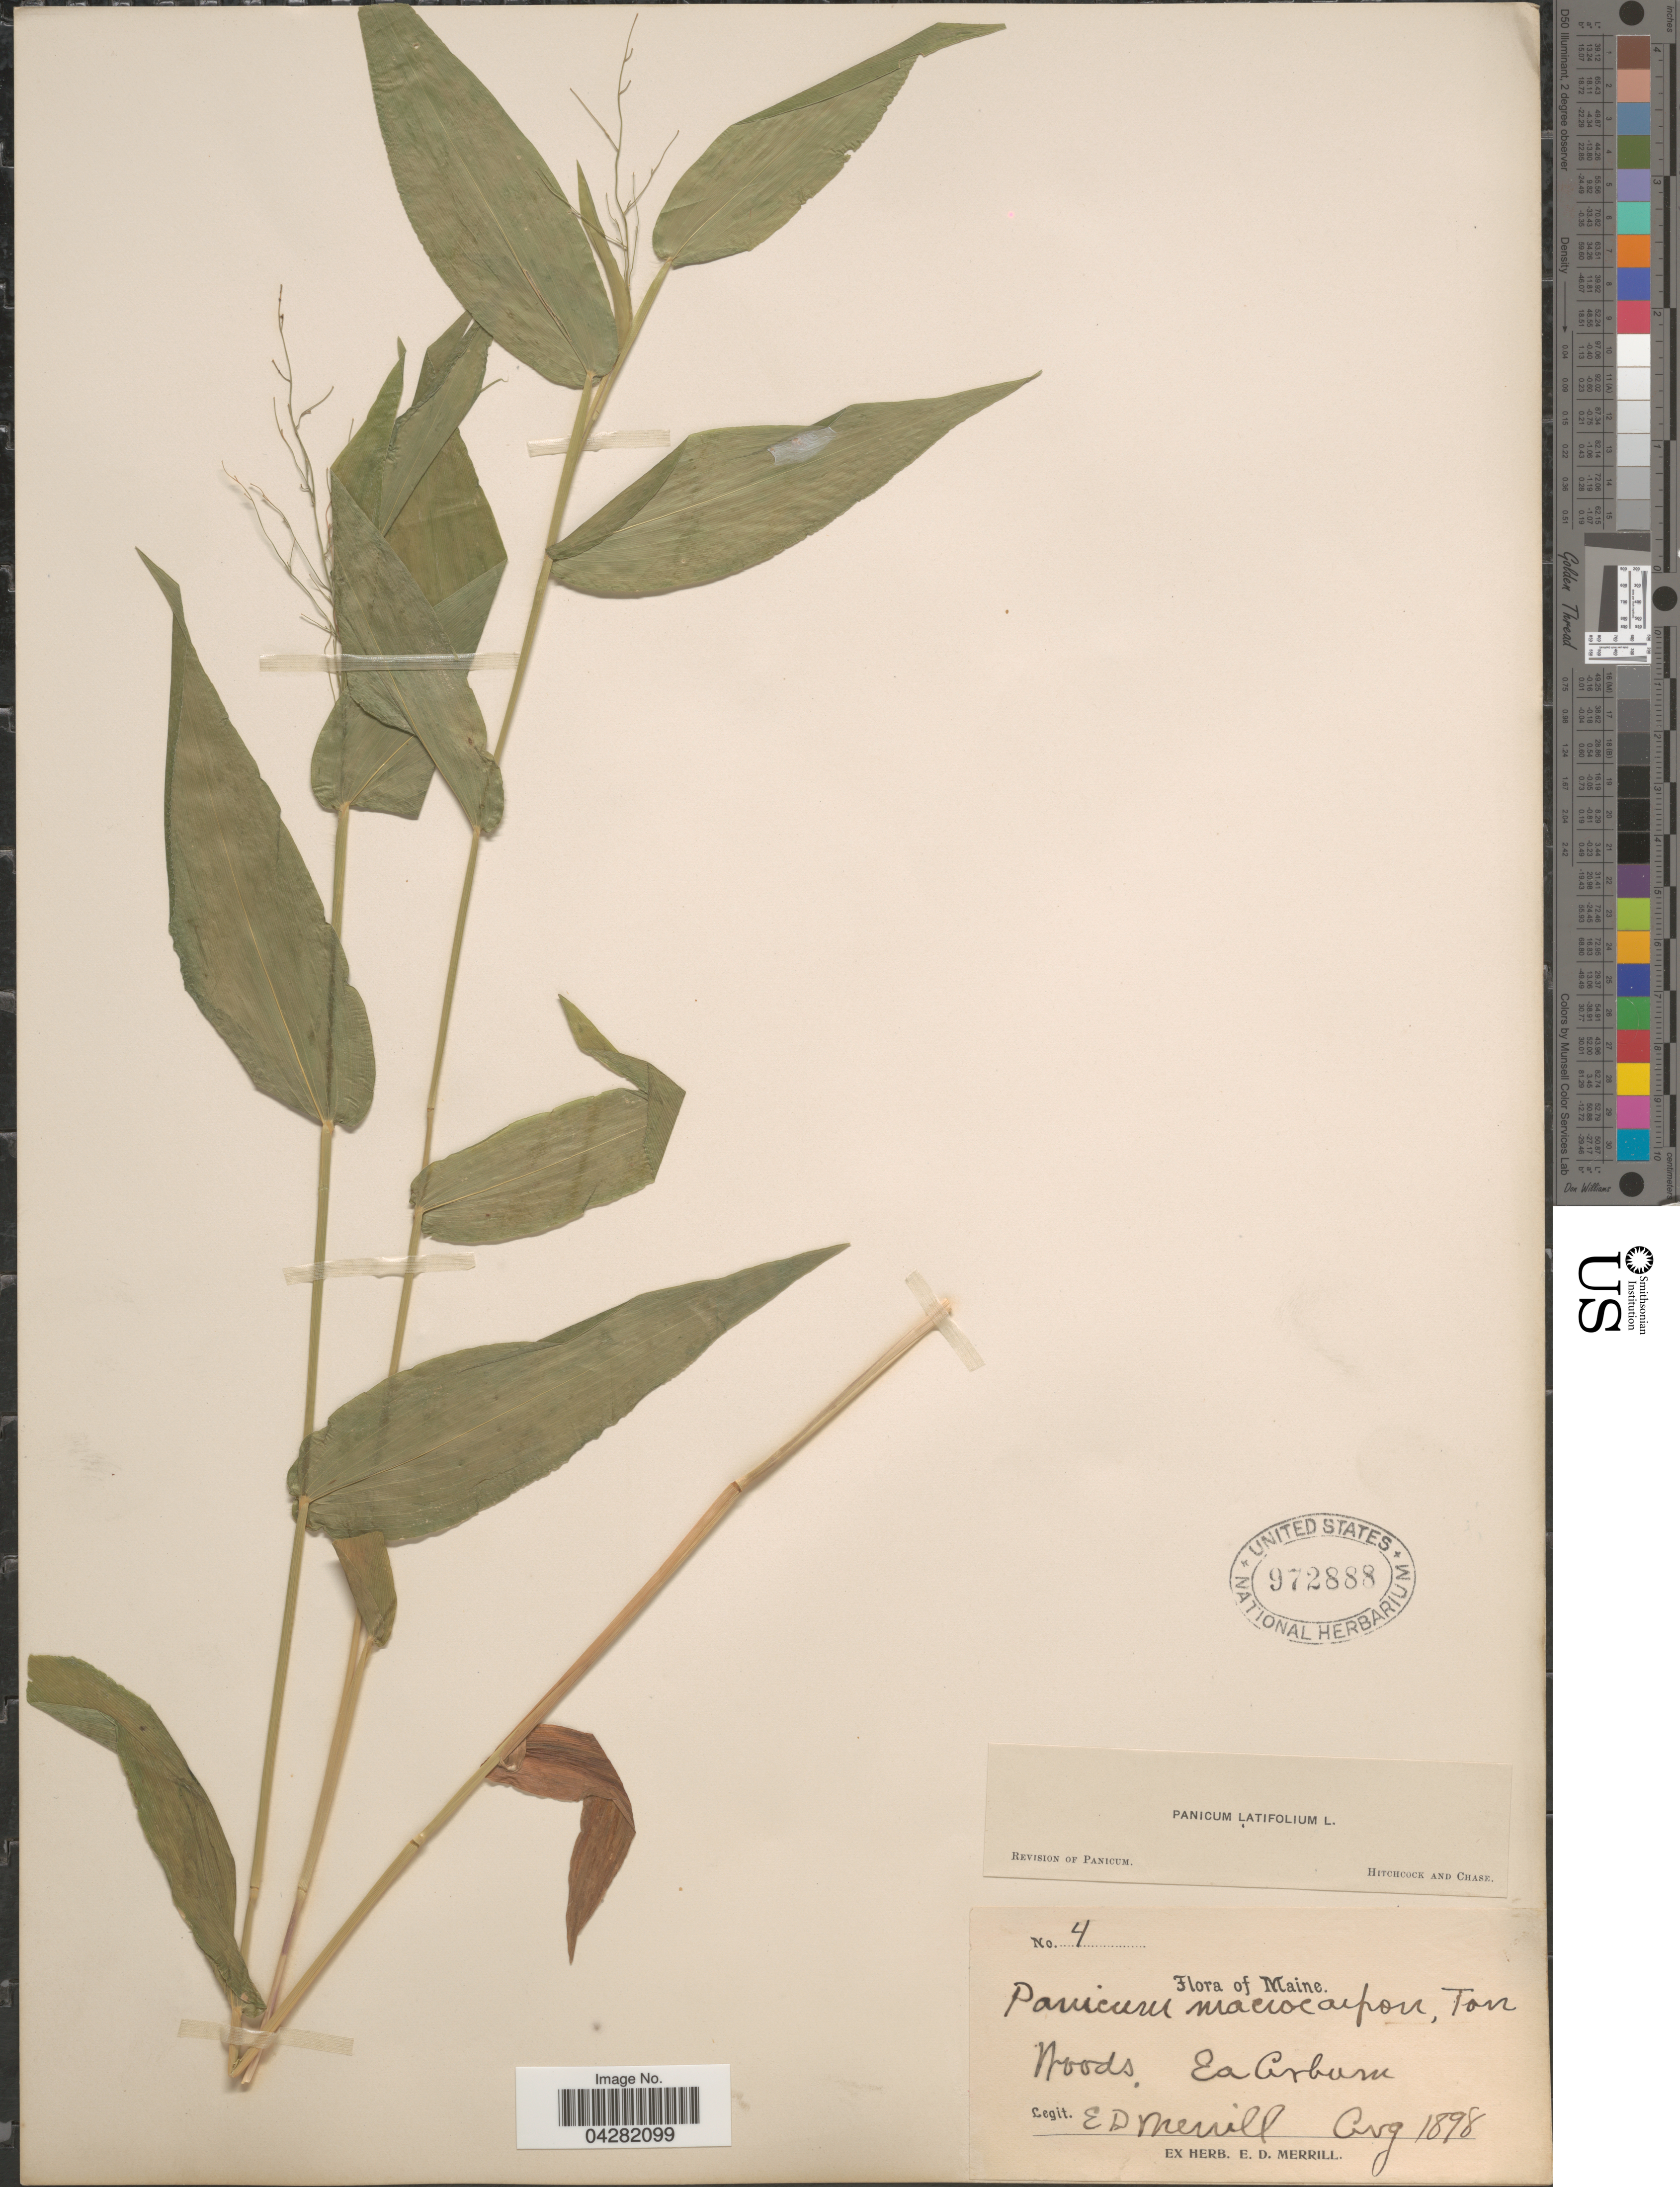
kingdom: Plantae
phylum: Tracheophyta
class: Liliopsida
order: Poales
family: Poaceae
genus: Dichanthelium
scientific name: Dichanthelium latifolium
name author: (L.) Harvill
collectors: E. D. Merrill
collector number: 4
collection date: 1898-08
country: United States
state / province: Maine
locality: Woods, Ea Auburn.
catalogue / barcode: US 972888